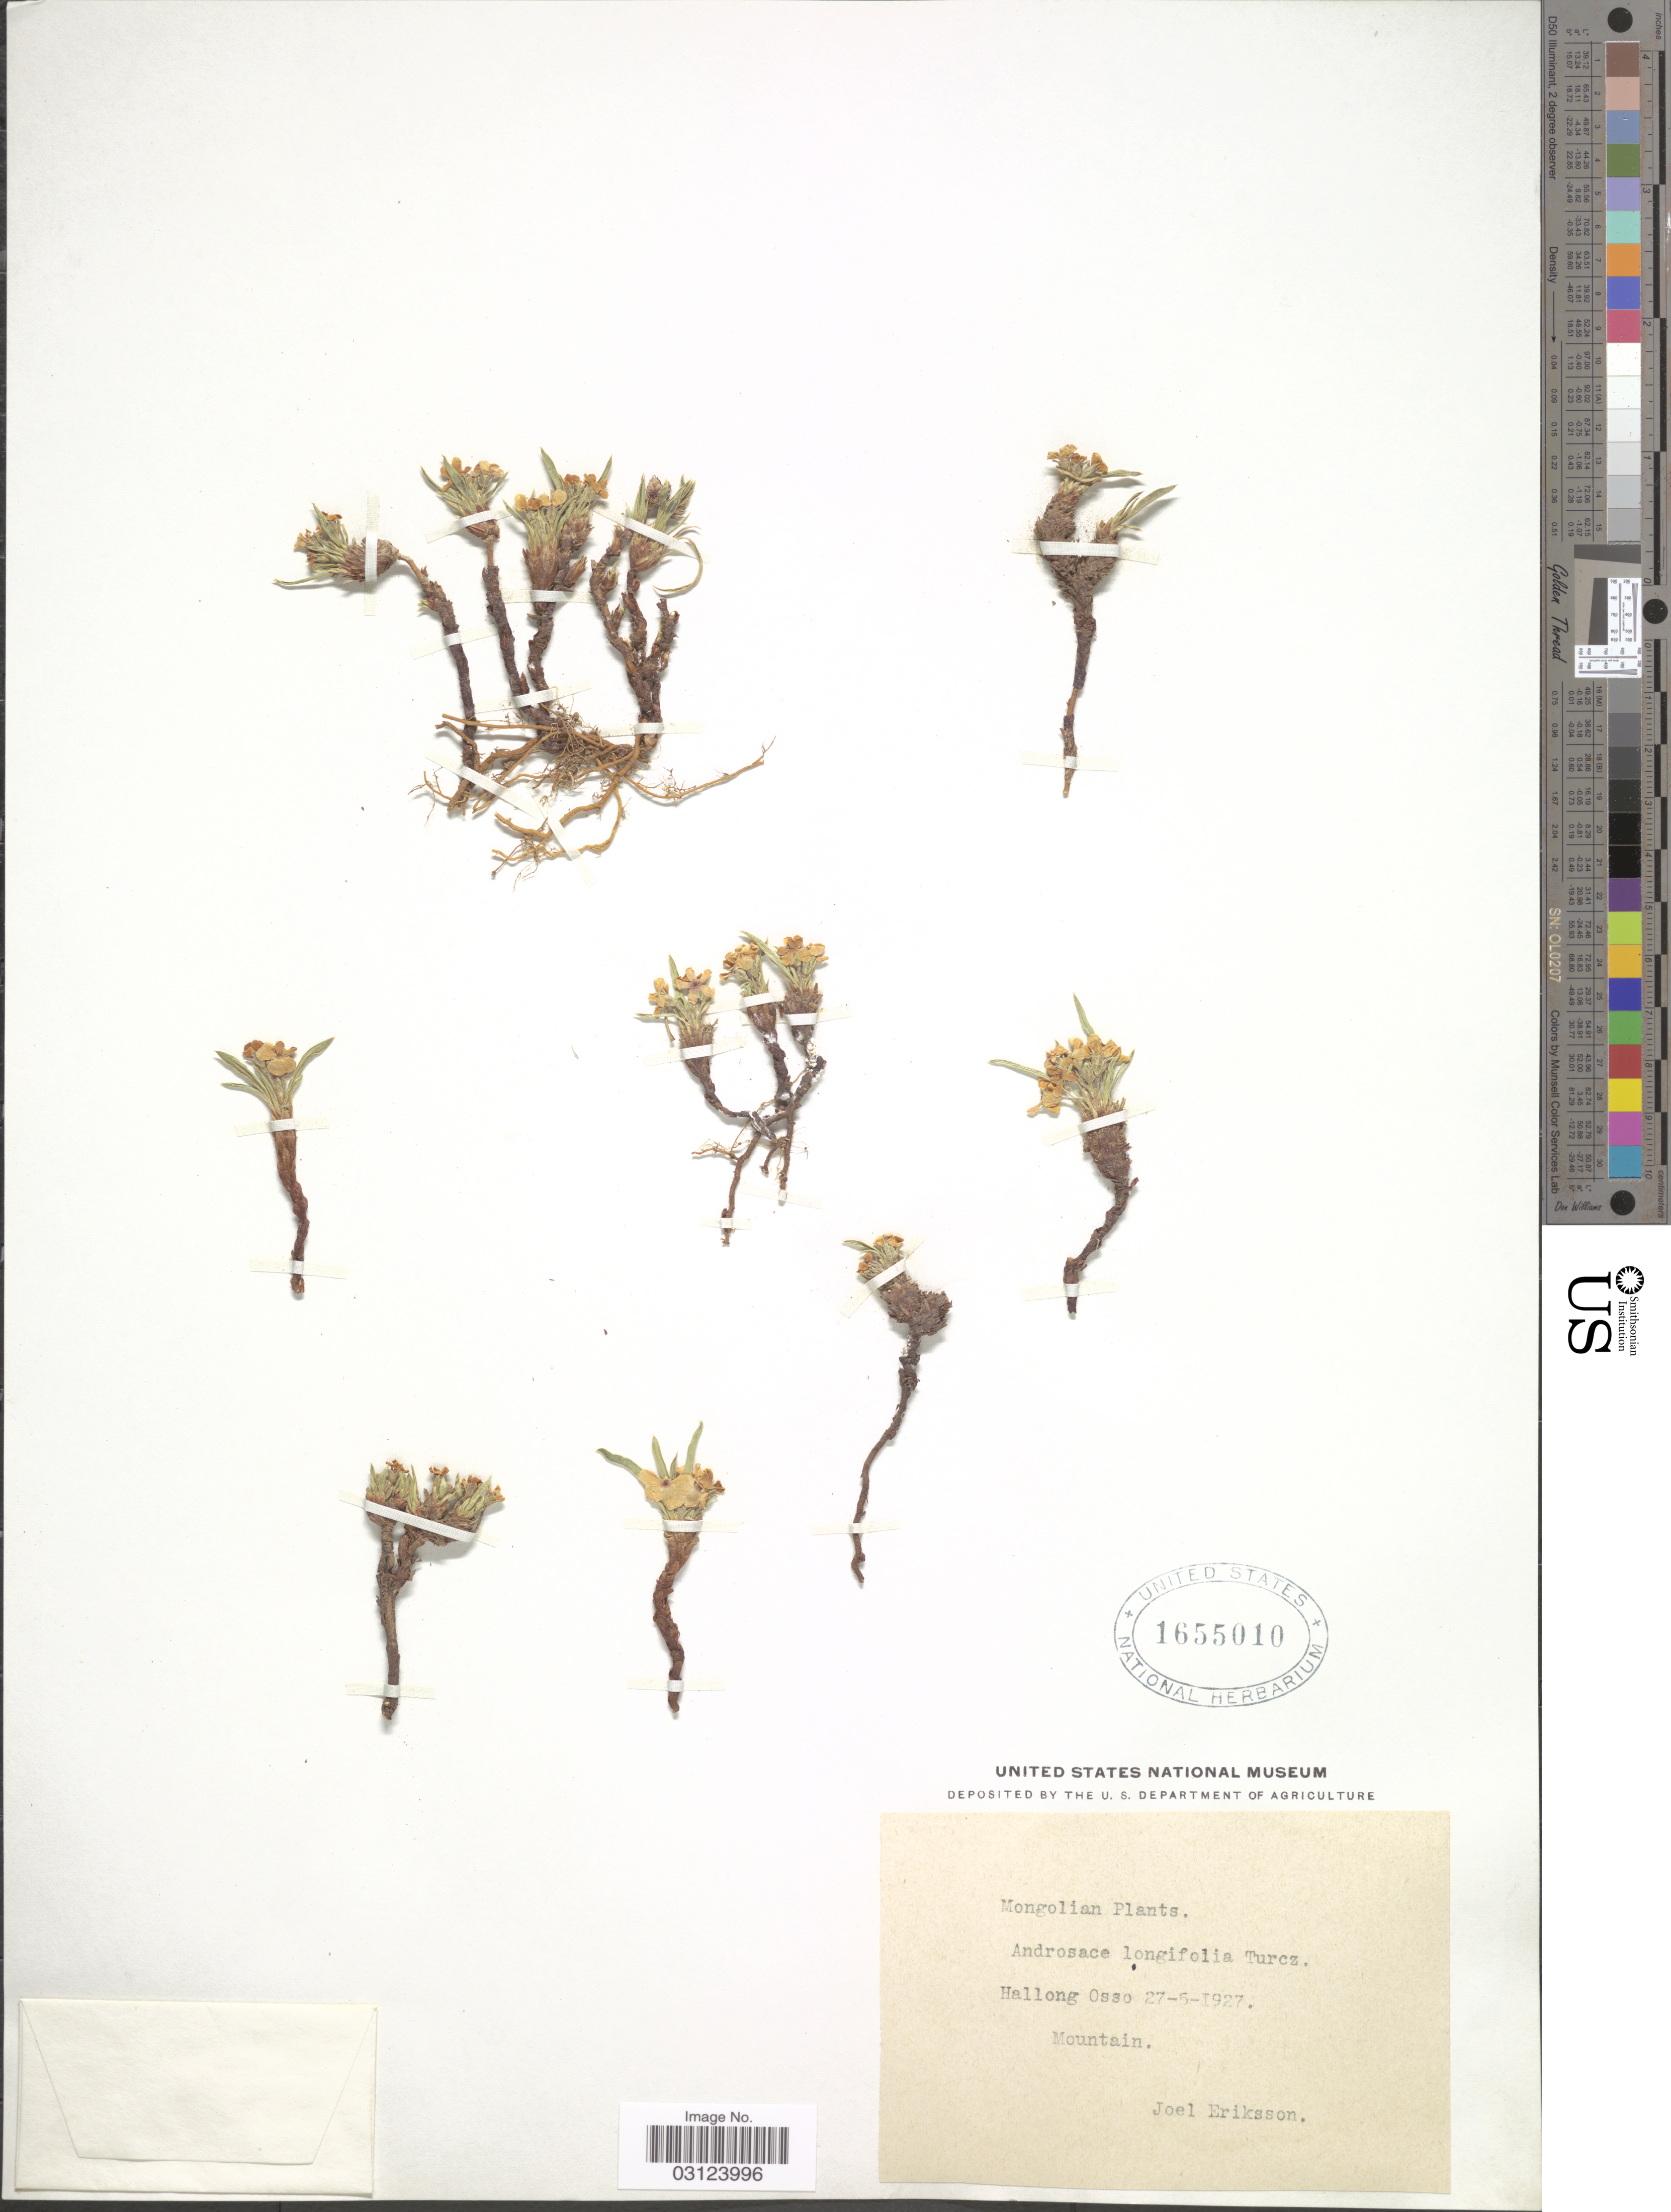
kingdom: Plantae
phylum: Tracheophyta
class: Magnoliopsida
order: Ericales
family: Primulaceae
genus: Androsace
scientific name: Androsace longifolia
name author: Turcz.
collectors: J. Eriksson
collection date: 1927-05-27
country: Mongolia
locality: Mongolian, Hallong Osso, Mountain.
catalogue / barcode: US 1655010